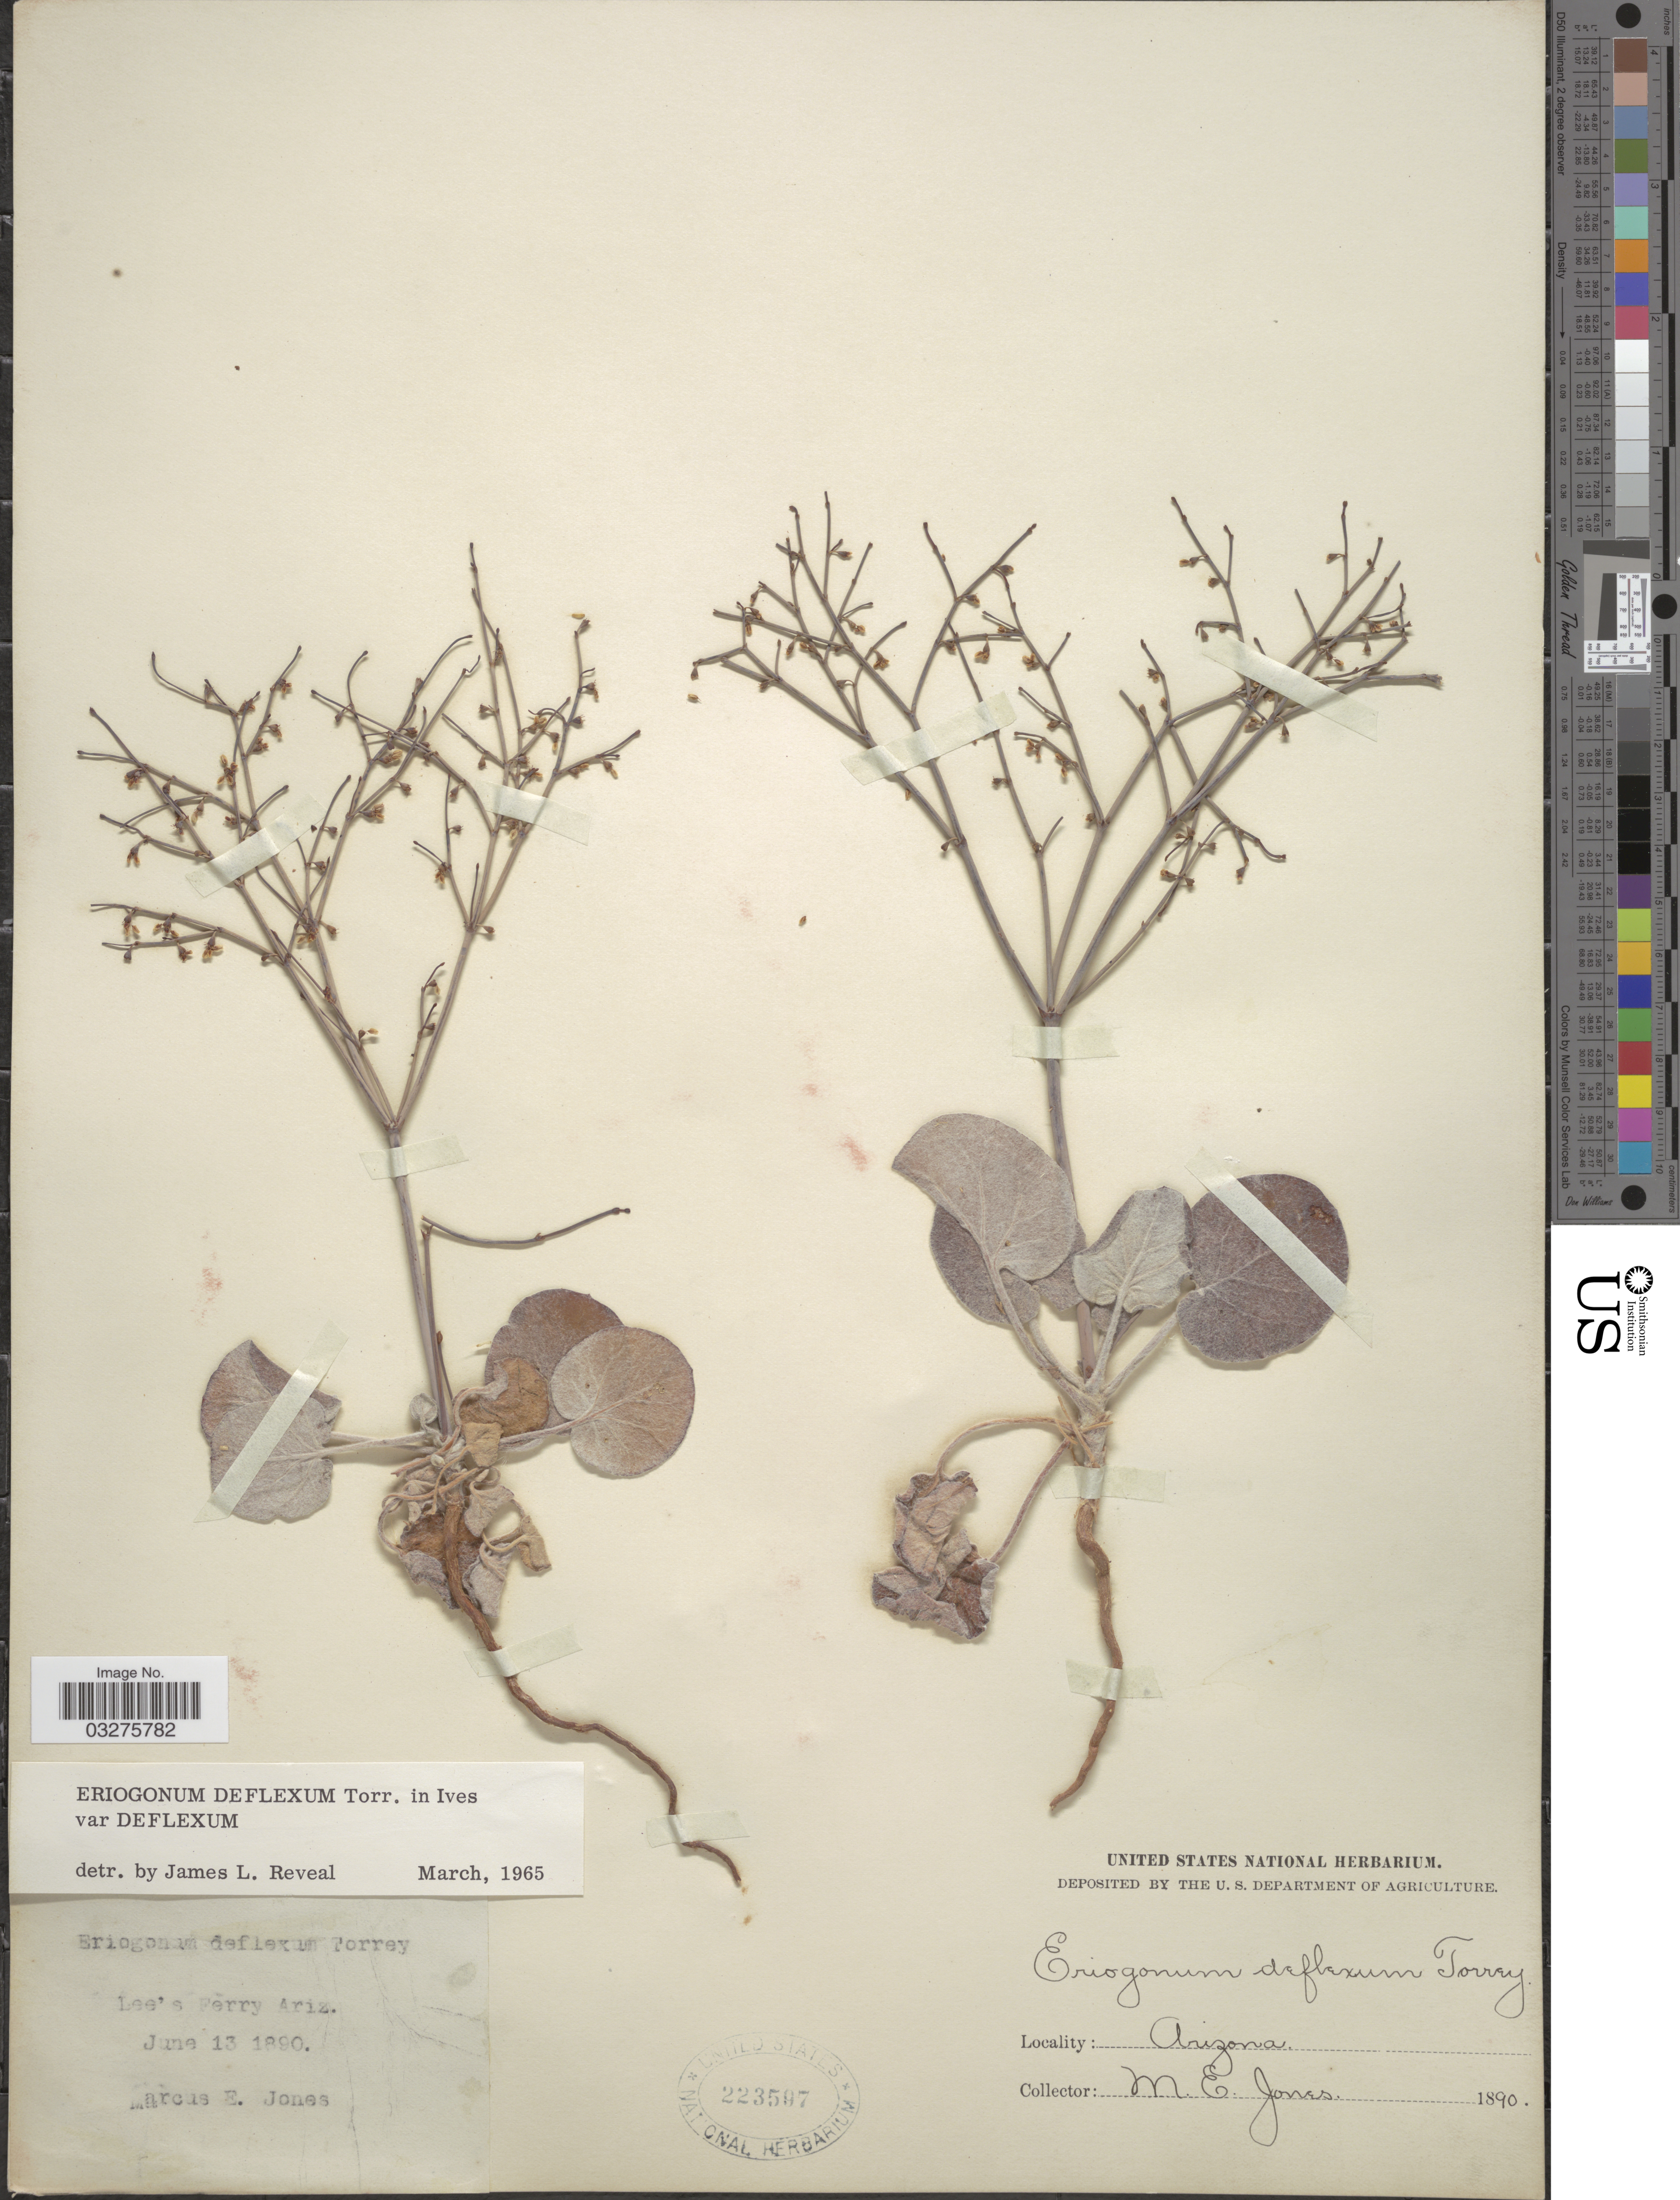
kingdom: Plantae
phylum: Tracheophyta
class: Magnoliopsida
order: Caryophyllales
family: Polygonaceae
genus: Eriogonum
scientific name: Eriogonum deflexum var. deflexum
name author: Torr. in Ives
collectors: M. E. Jones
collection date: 1890-06-13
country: United States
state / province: Arizona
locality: Lee's Ferry Ariz.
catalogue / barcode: US 223597